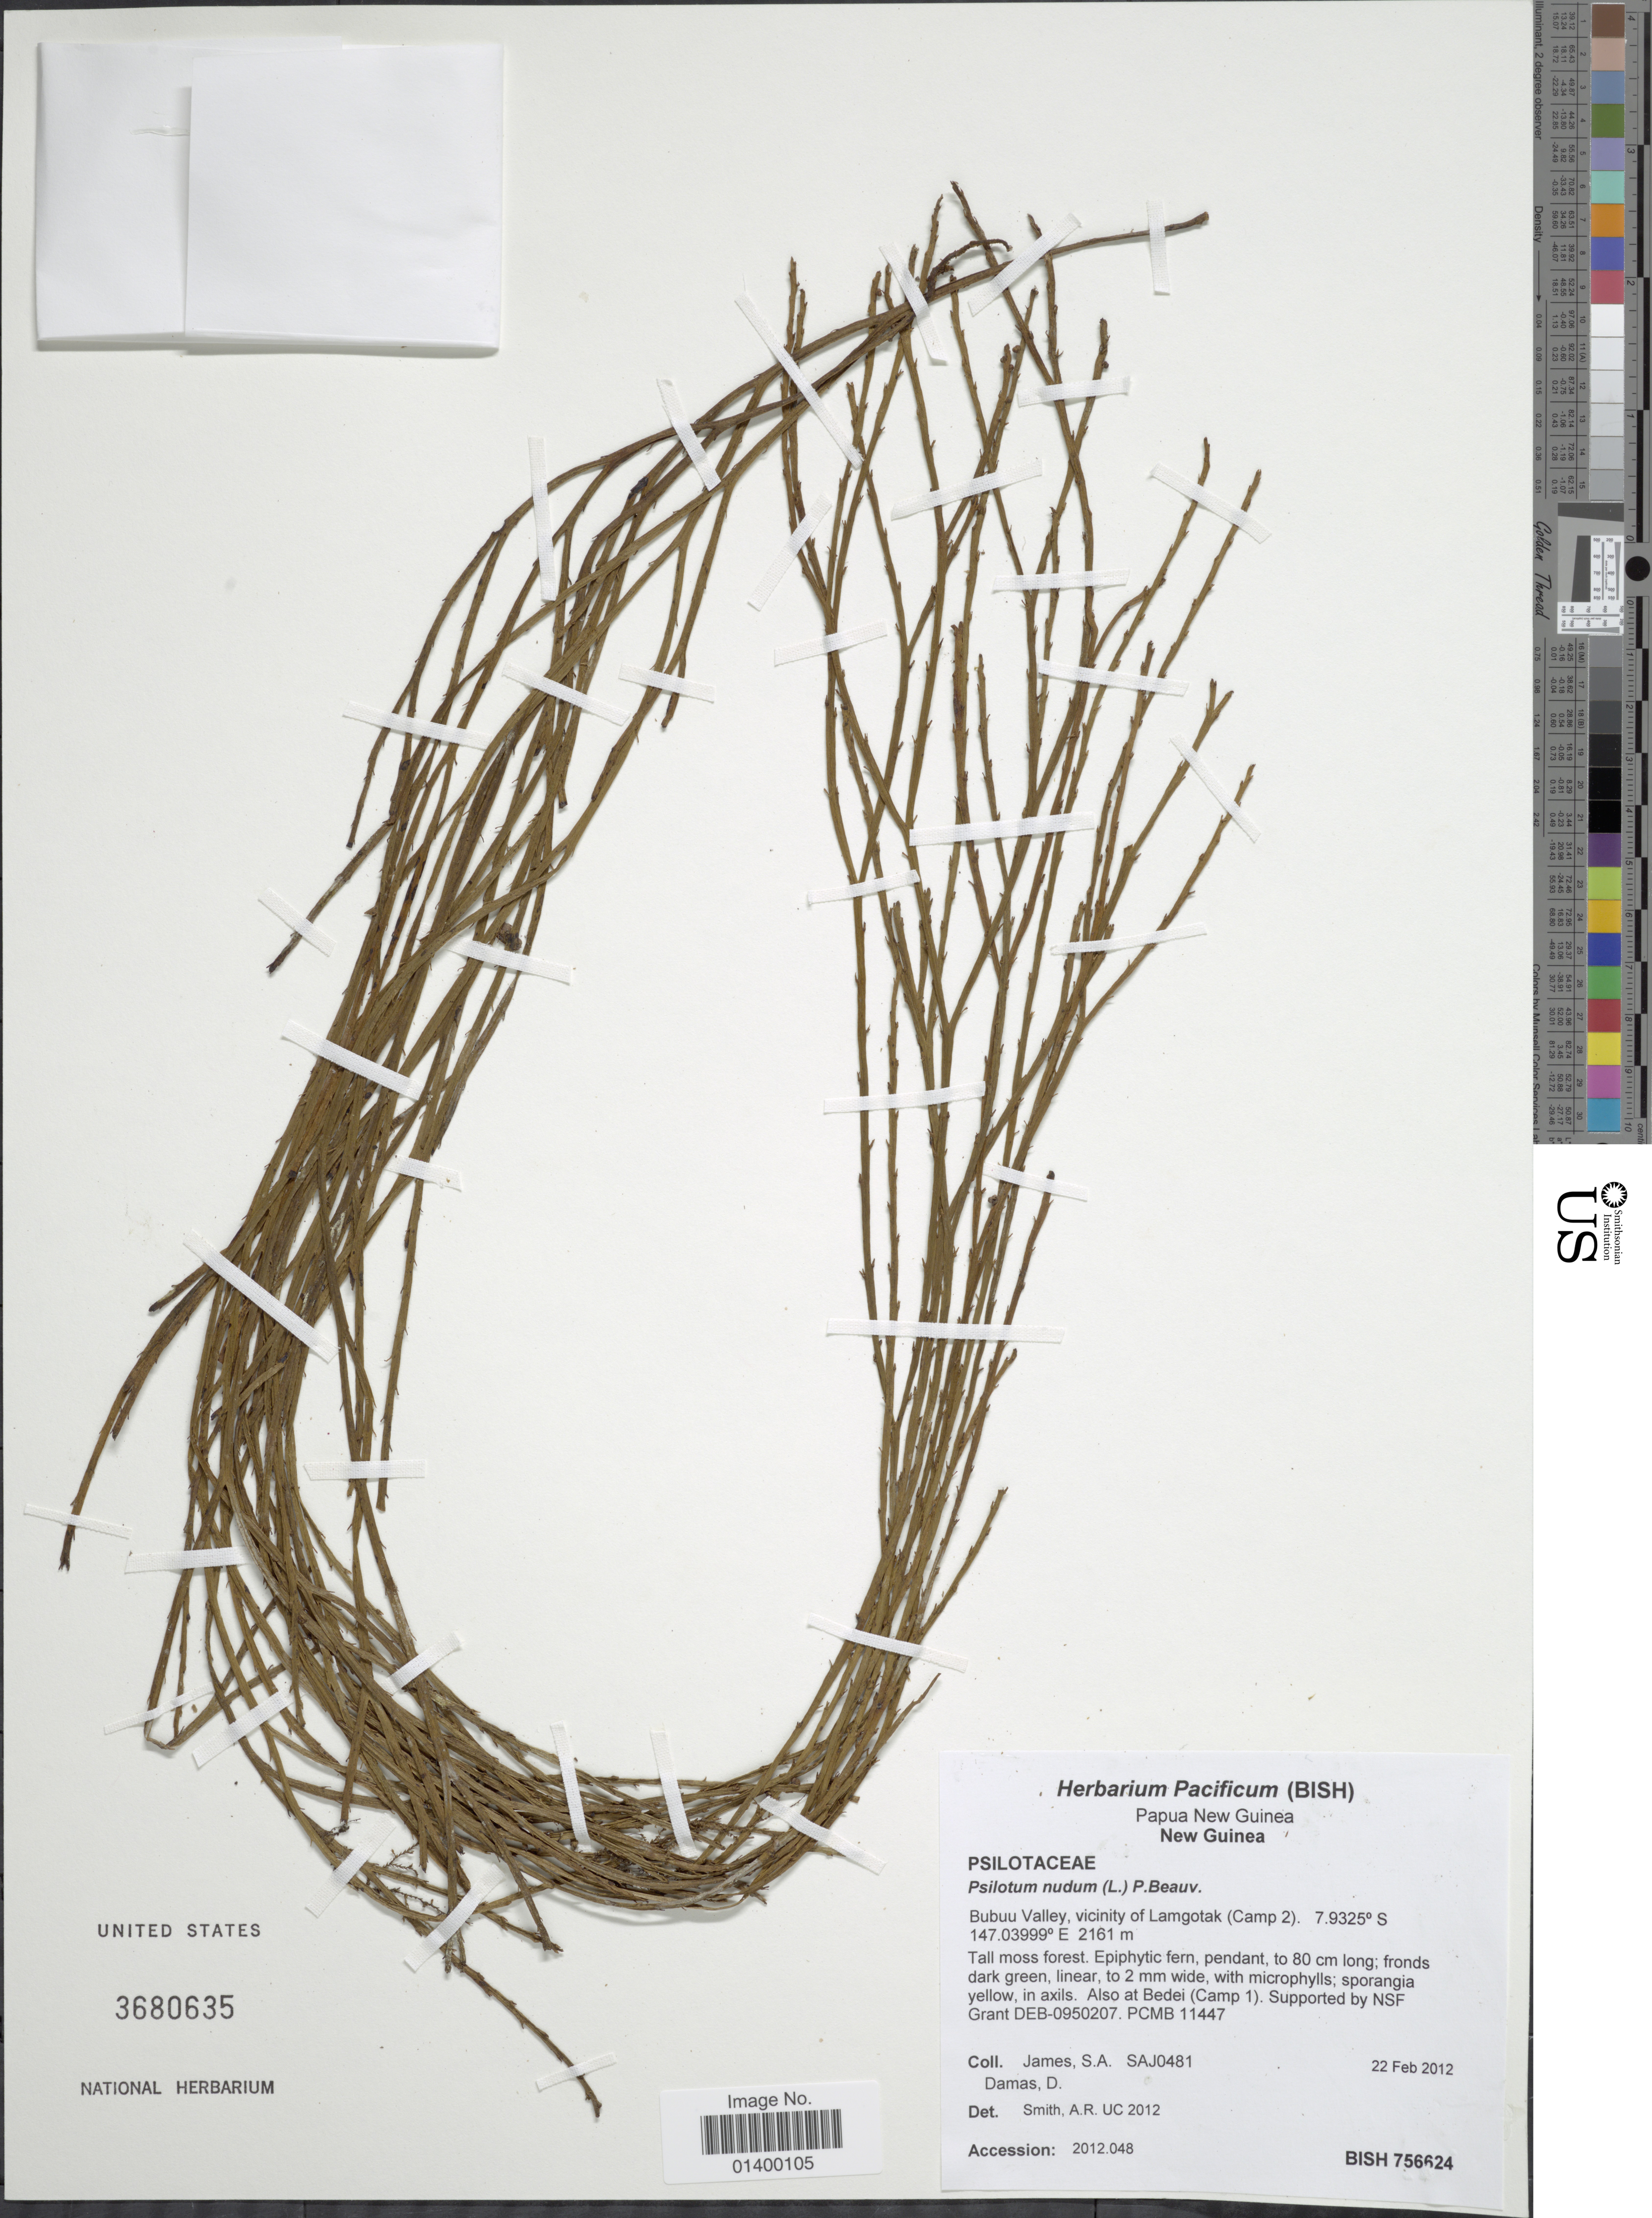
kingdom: Plantae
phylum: Tracheophyta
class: Polypodiopsida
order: Psilotales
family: Psilotaceae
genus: Psilotum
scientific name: Psilotum nudum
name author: (L.) P. Beauv.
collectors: S. James & D. Damas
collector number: SAJ0481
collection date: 2012-02-22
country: Papua New Guinea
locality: New Guinea, Bubuu Valley, vicinity of Lamgotak (Camp2)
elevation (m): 2161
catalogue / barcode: US 3680635